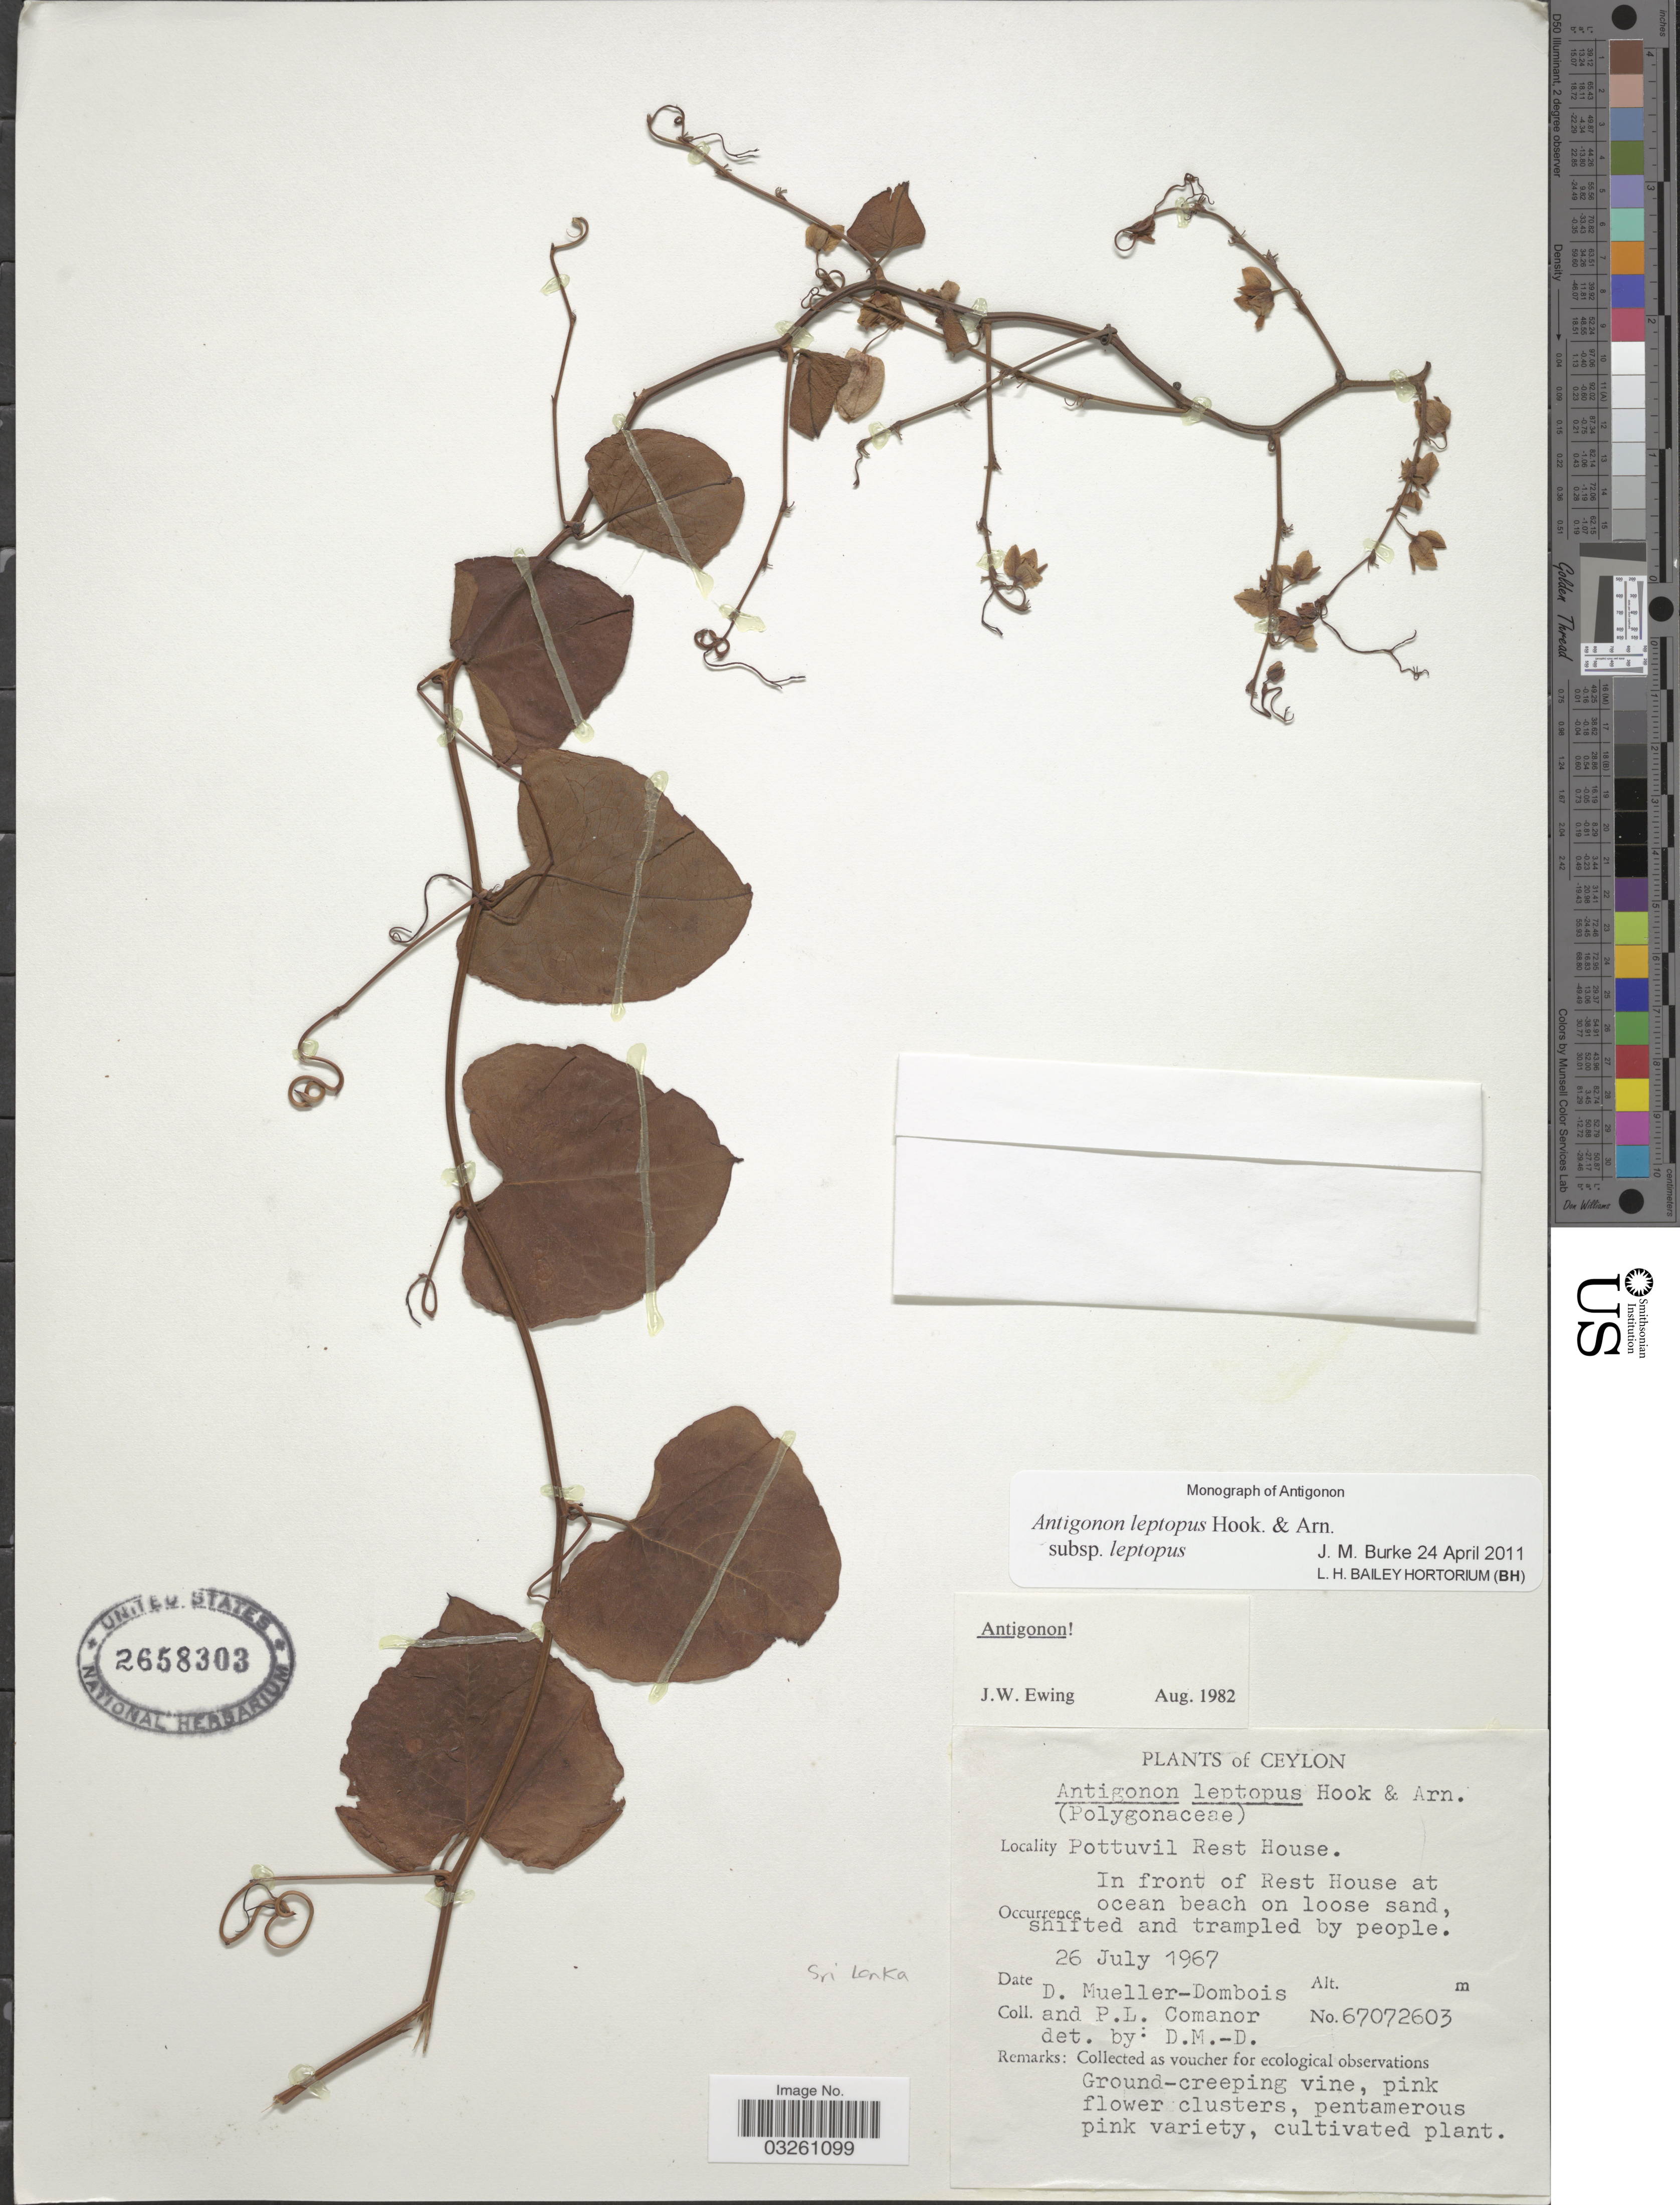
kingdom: Plantae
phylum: Tracheophyta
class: Magnoliopsida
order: Caryophyllales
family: Polygonaceae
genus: Antigonon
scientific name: Antigonon leptopus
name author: Hook. & Arn.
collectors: D. Mueller-Dombois & P. Comanor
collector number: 67072603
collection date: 1967-07-26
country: Sri Lanka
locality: Ceylon. Pottuvil Rest House. In front of Rest House at ocean beach on loose sand.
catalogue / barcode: US 2658303